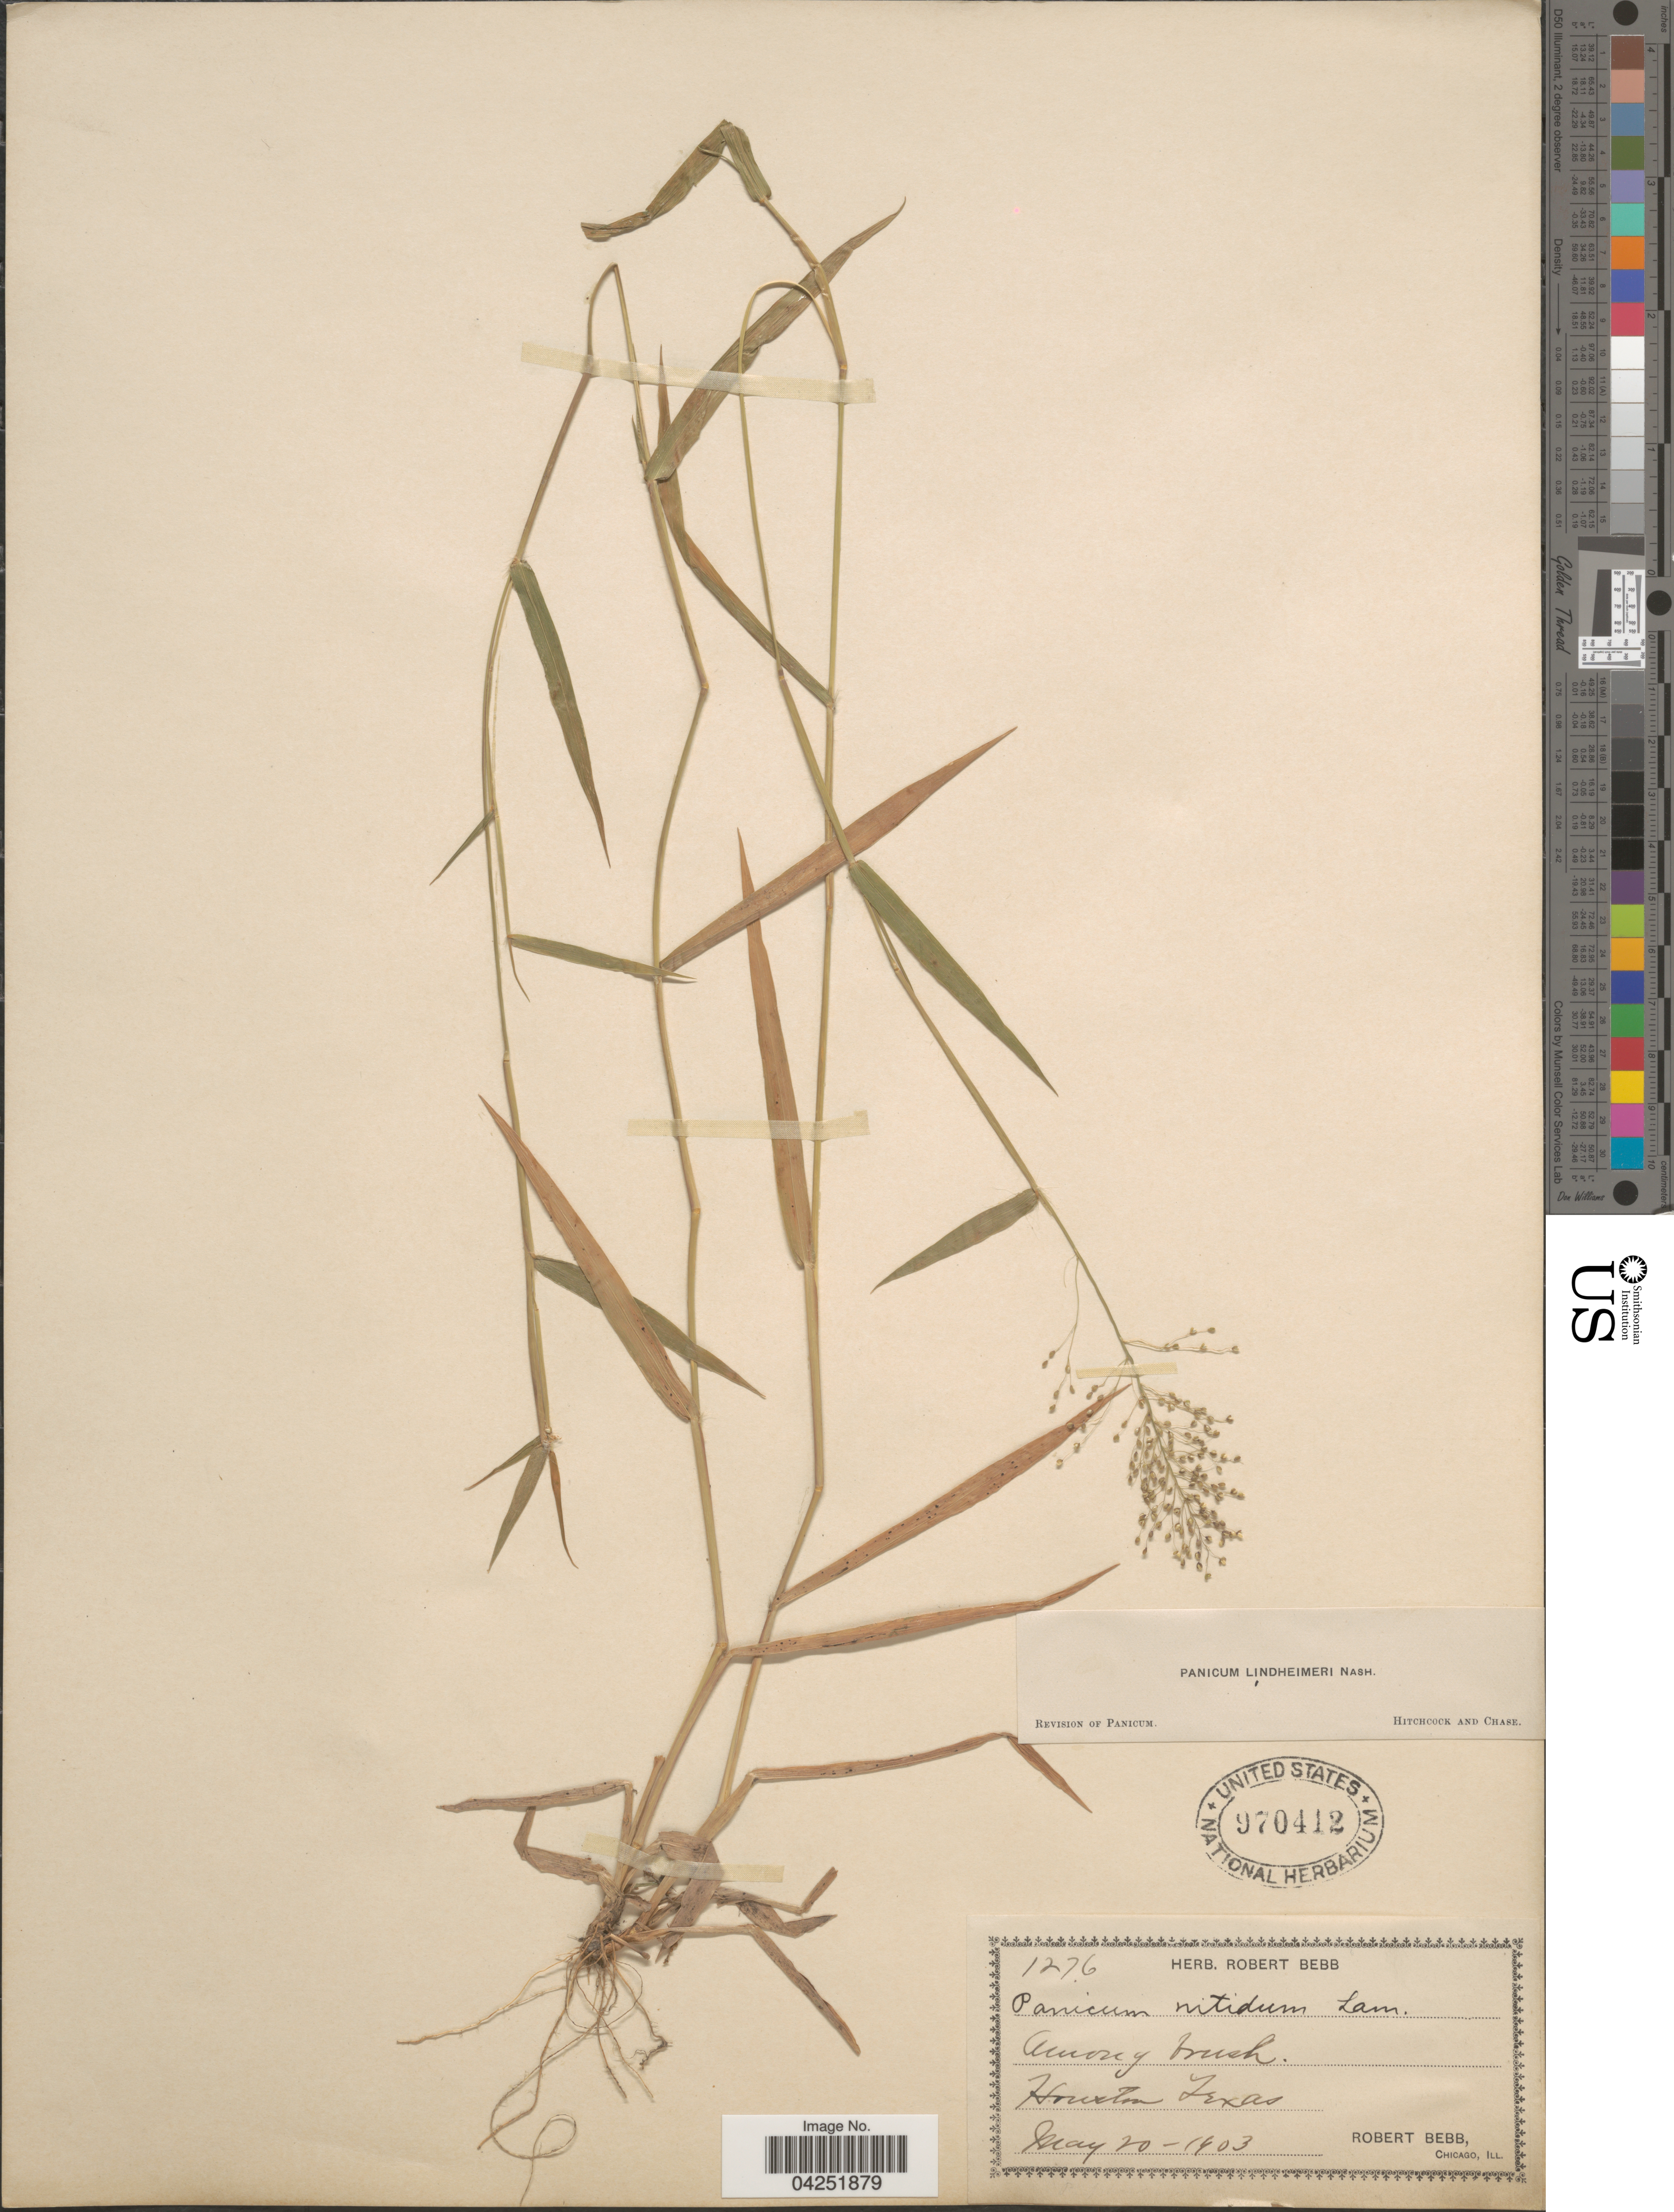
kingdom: Plantae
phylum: Tracheophyta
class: Liliopsida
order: Poales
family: Poaceae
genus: Dichanthelium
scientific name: Dichanthelium acuminatum var. lindheimeri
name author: (Nash) Gould & C.A. Clark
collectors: R. Bebb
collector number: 1276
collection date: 1903-05-20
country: United States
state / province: Texas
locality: Among brush. Houston.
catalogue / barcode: US 970412